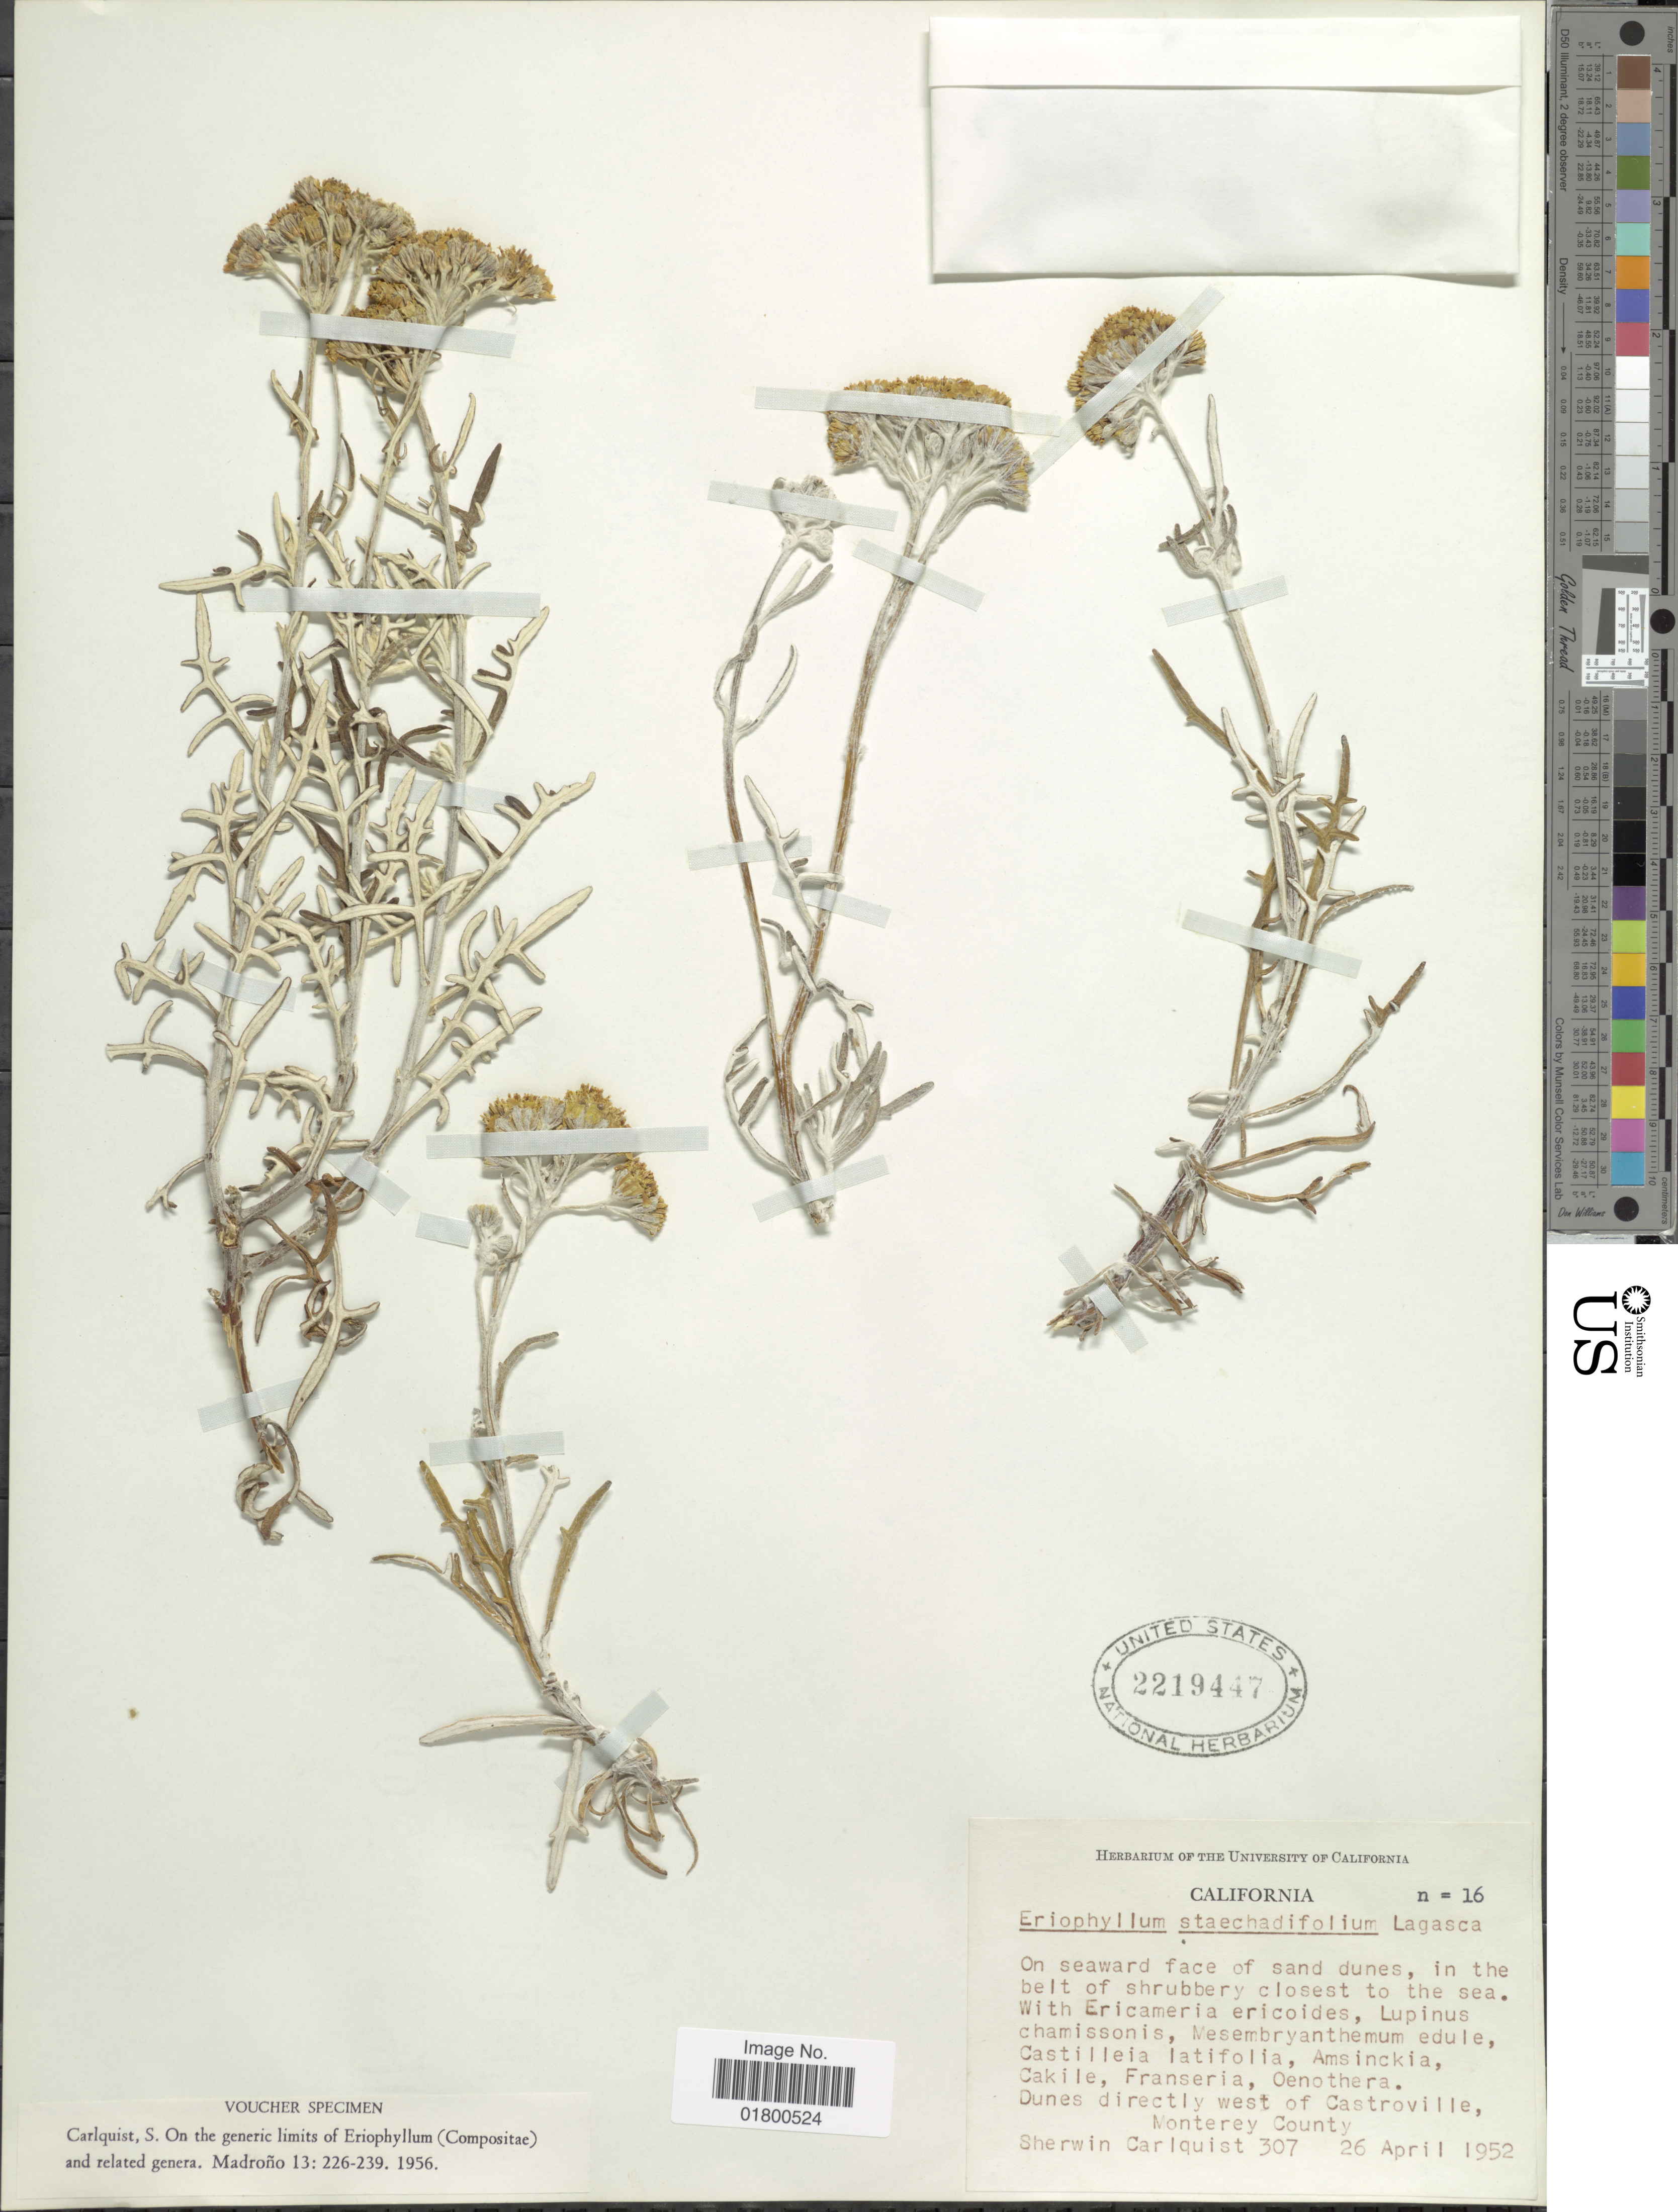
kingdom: Plantae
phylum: Tracheophyta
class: Magnoliopsida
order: Asterales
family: Asteraceae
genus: Eriophyllum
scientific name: Eriophyllum staechadifolium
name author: Lag.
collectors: S. Carlquist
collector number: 307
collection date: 1952-04-26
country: United States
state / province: California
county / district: Monterey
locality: Dunes directly west of Castroville, Monterey County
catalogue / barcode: US 2219447